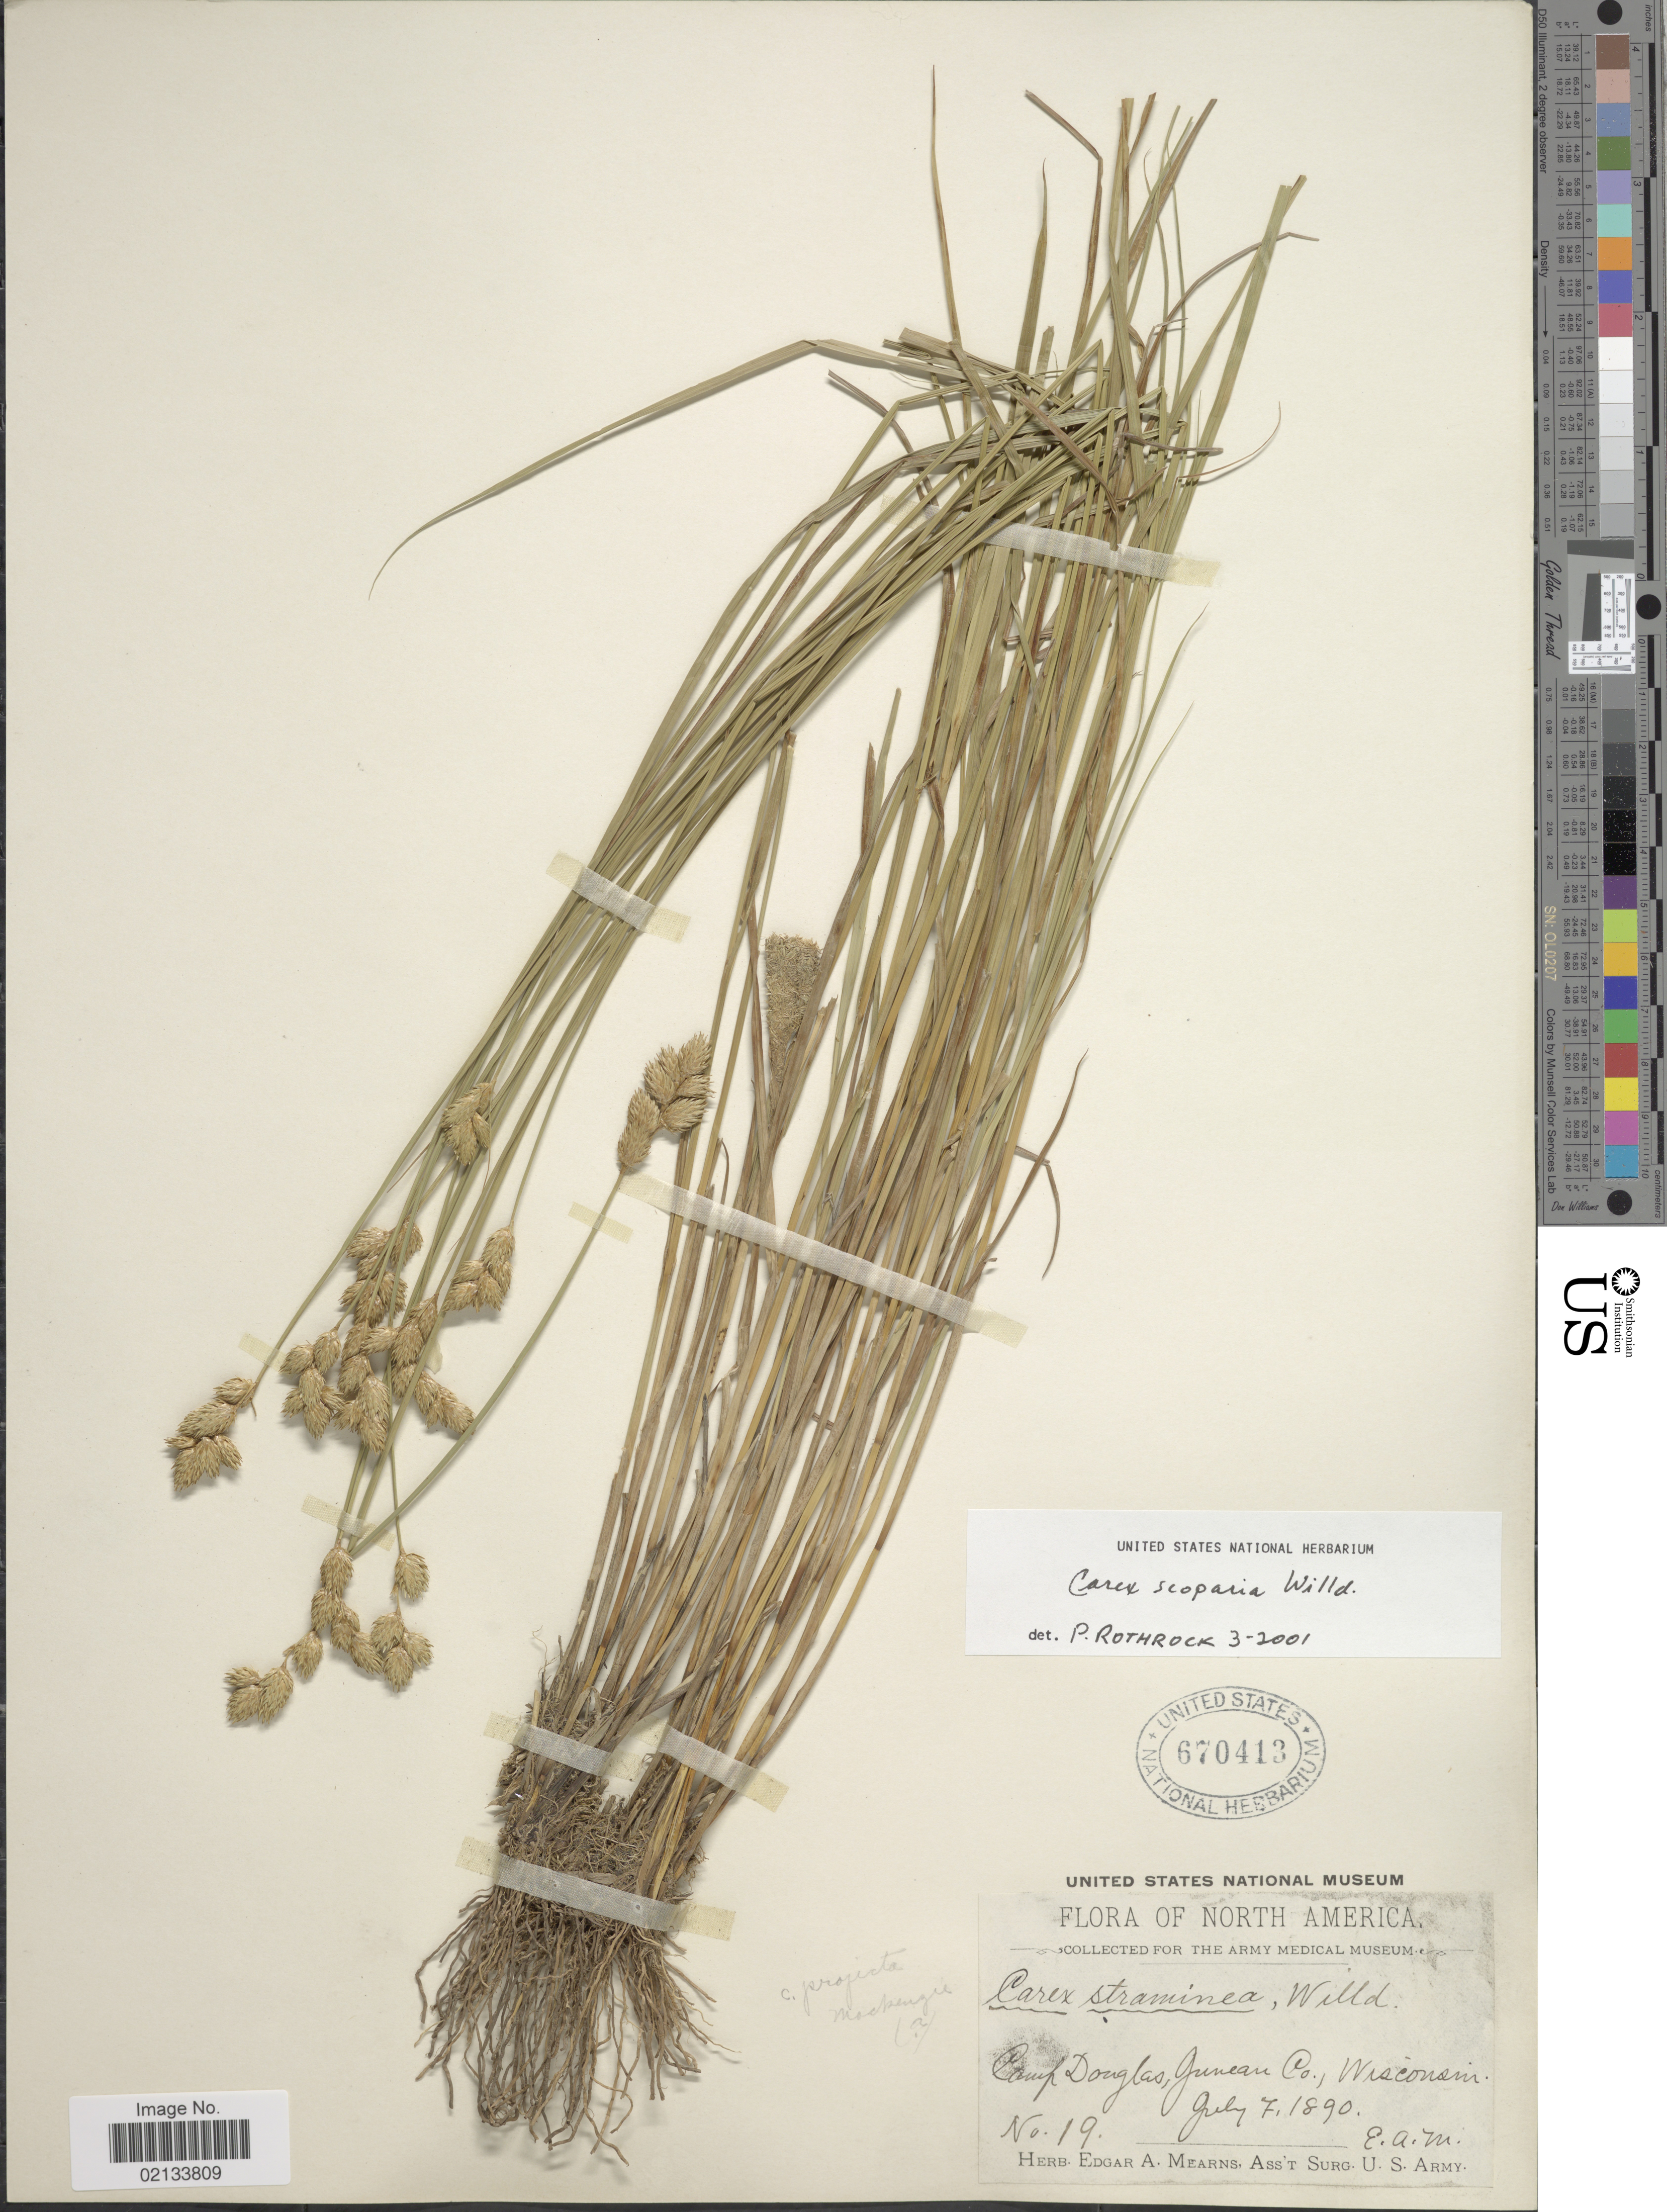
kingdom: Plantae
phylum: Tracheophyta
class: Liliopsida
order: Poales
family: Cyperaceae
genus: Carex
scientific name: Carex scoparia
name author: Schkuhr ex Willd.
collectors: E. A. Mearns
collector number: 19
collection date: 1890-07-07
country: United States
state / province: Wisconsin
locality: Camp Douglas, Juneau Co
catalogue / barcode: US 670413